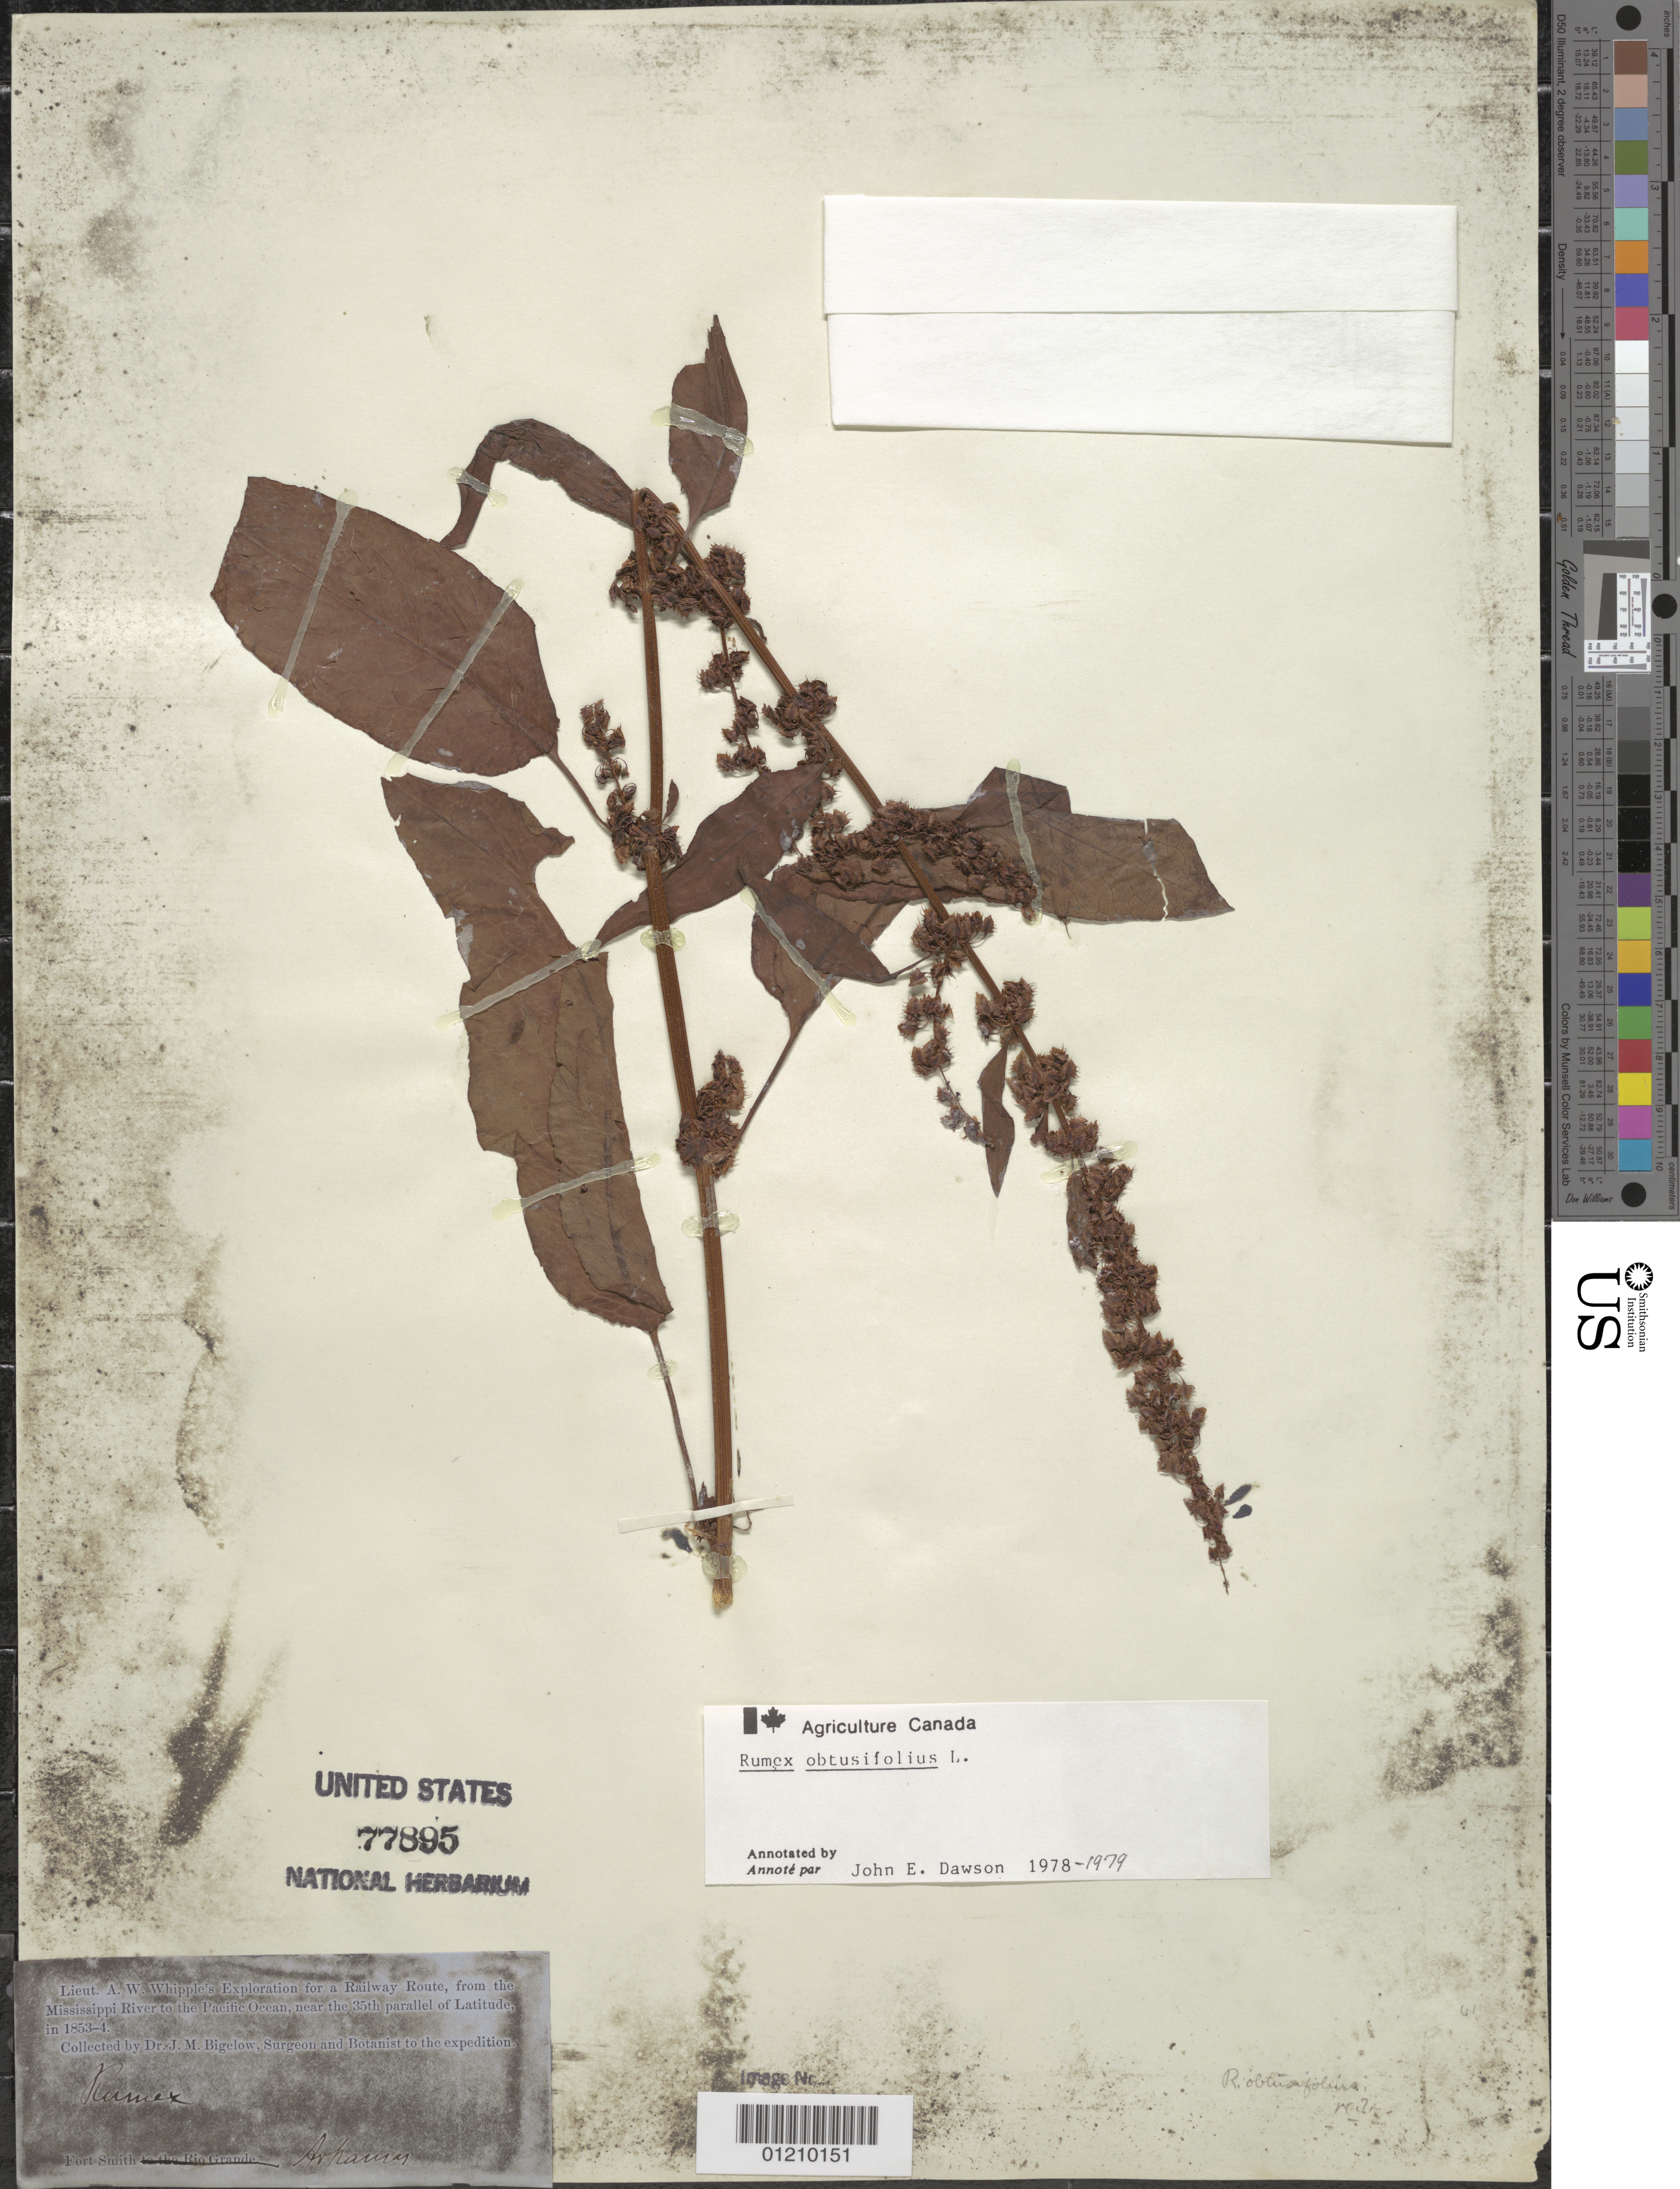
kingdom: Plantae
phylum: Tracheophyta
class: Magnoliopsida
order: Caryophyllales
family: Polygonaceae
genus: Rumex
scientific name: Rumex obtusifolius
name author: L.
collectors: J. M. Bigelow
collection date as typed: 1853 to -- --- 1854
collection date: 1853/1854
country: United States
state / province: Arkansas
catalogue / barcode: US 77895